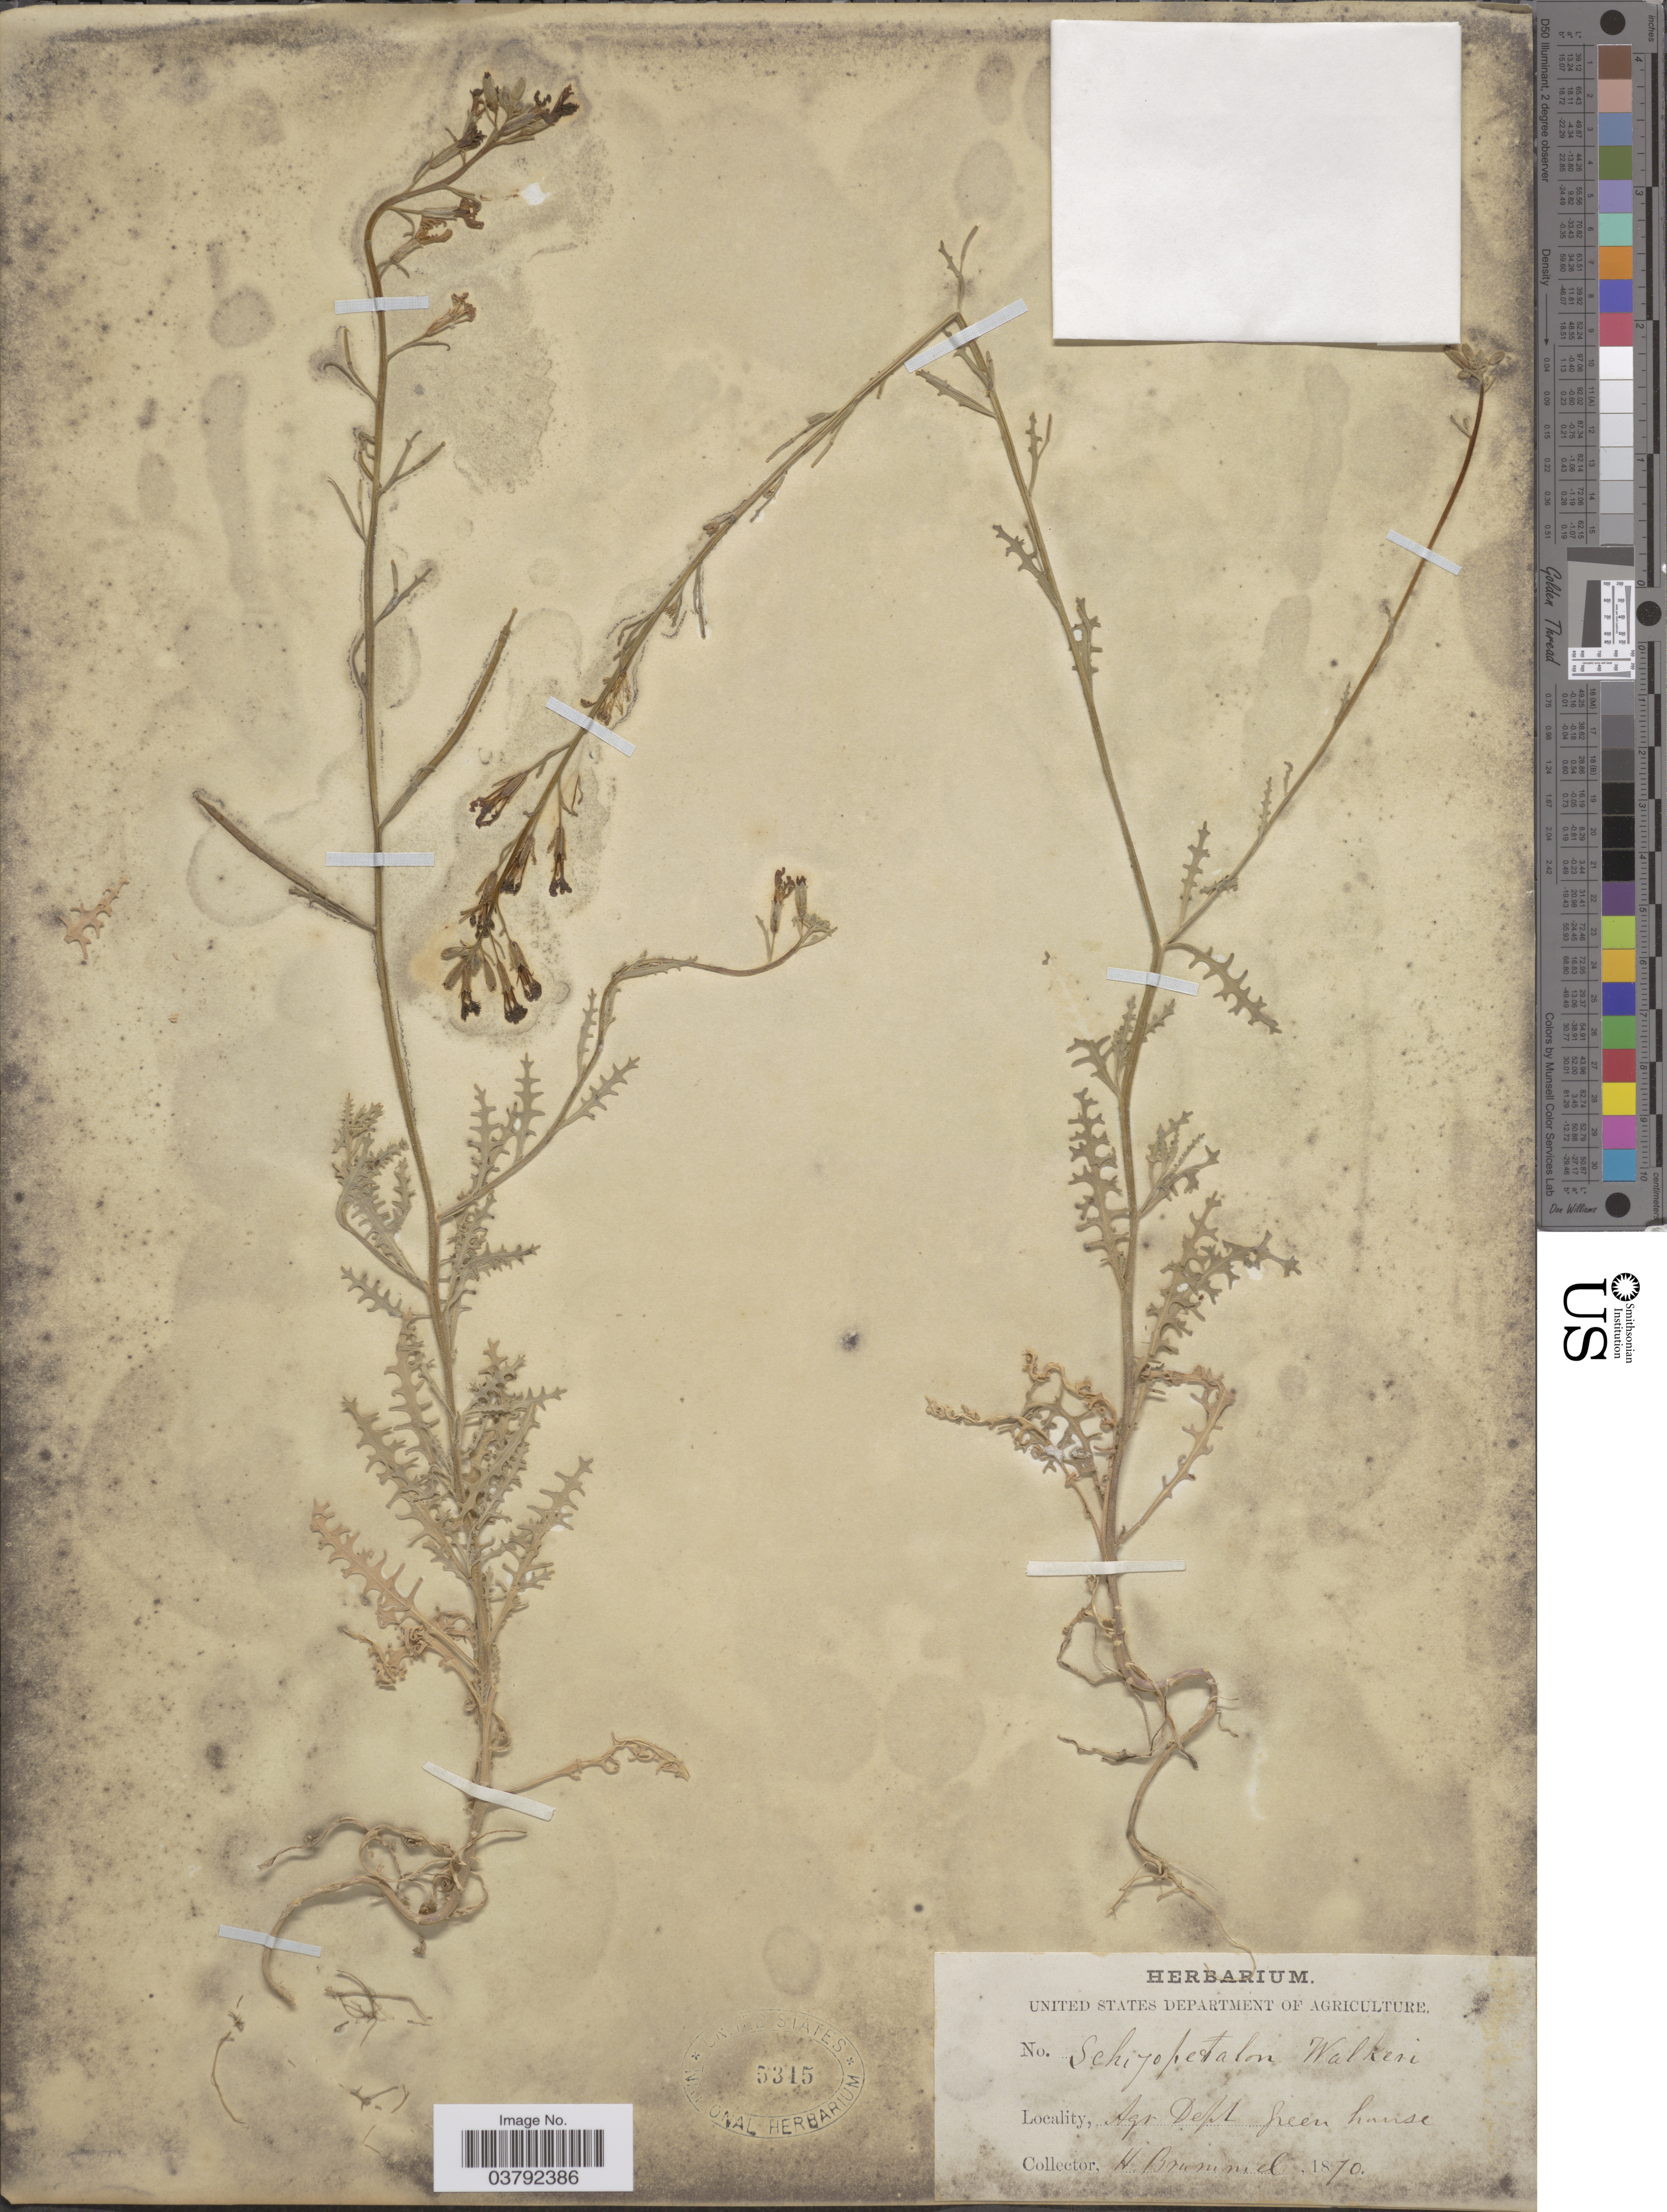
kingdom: Plantae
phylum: Tracheophyta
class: Magnoliopsida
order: Brassicales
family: Brassicaceae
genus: Schizopetalon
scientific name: Schizopetalon biseriatum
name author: Phil.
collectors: H. Brummel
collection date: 1870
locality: Agr. Dept. Green house.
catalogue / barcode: US 5315